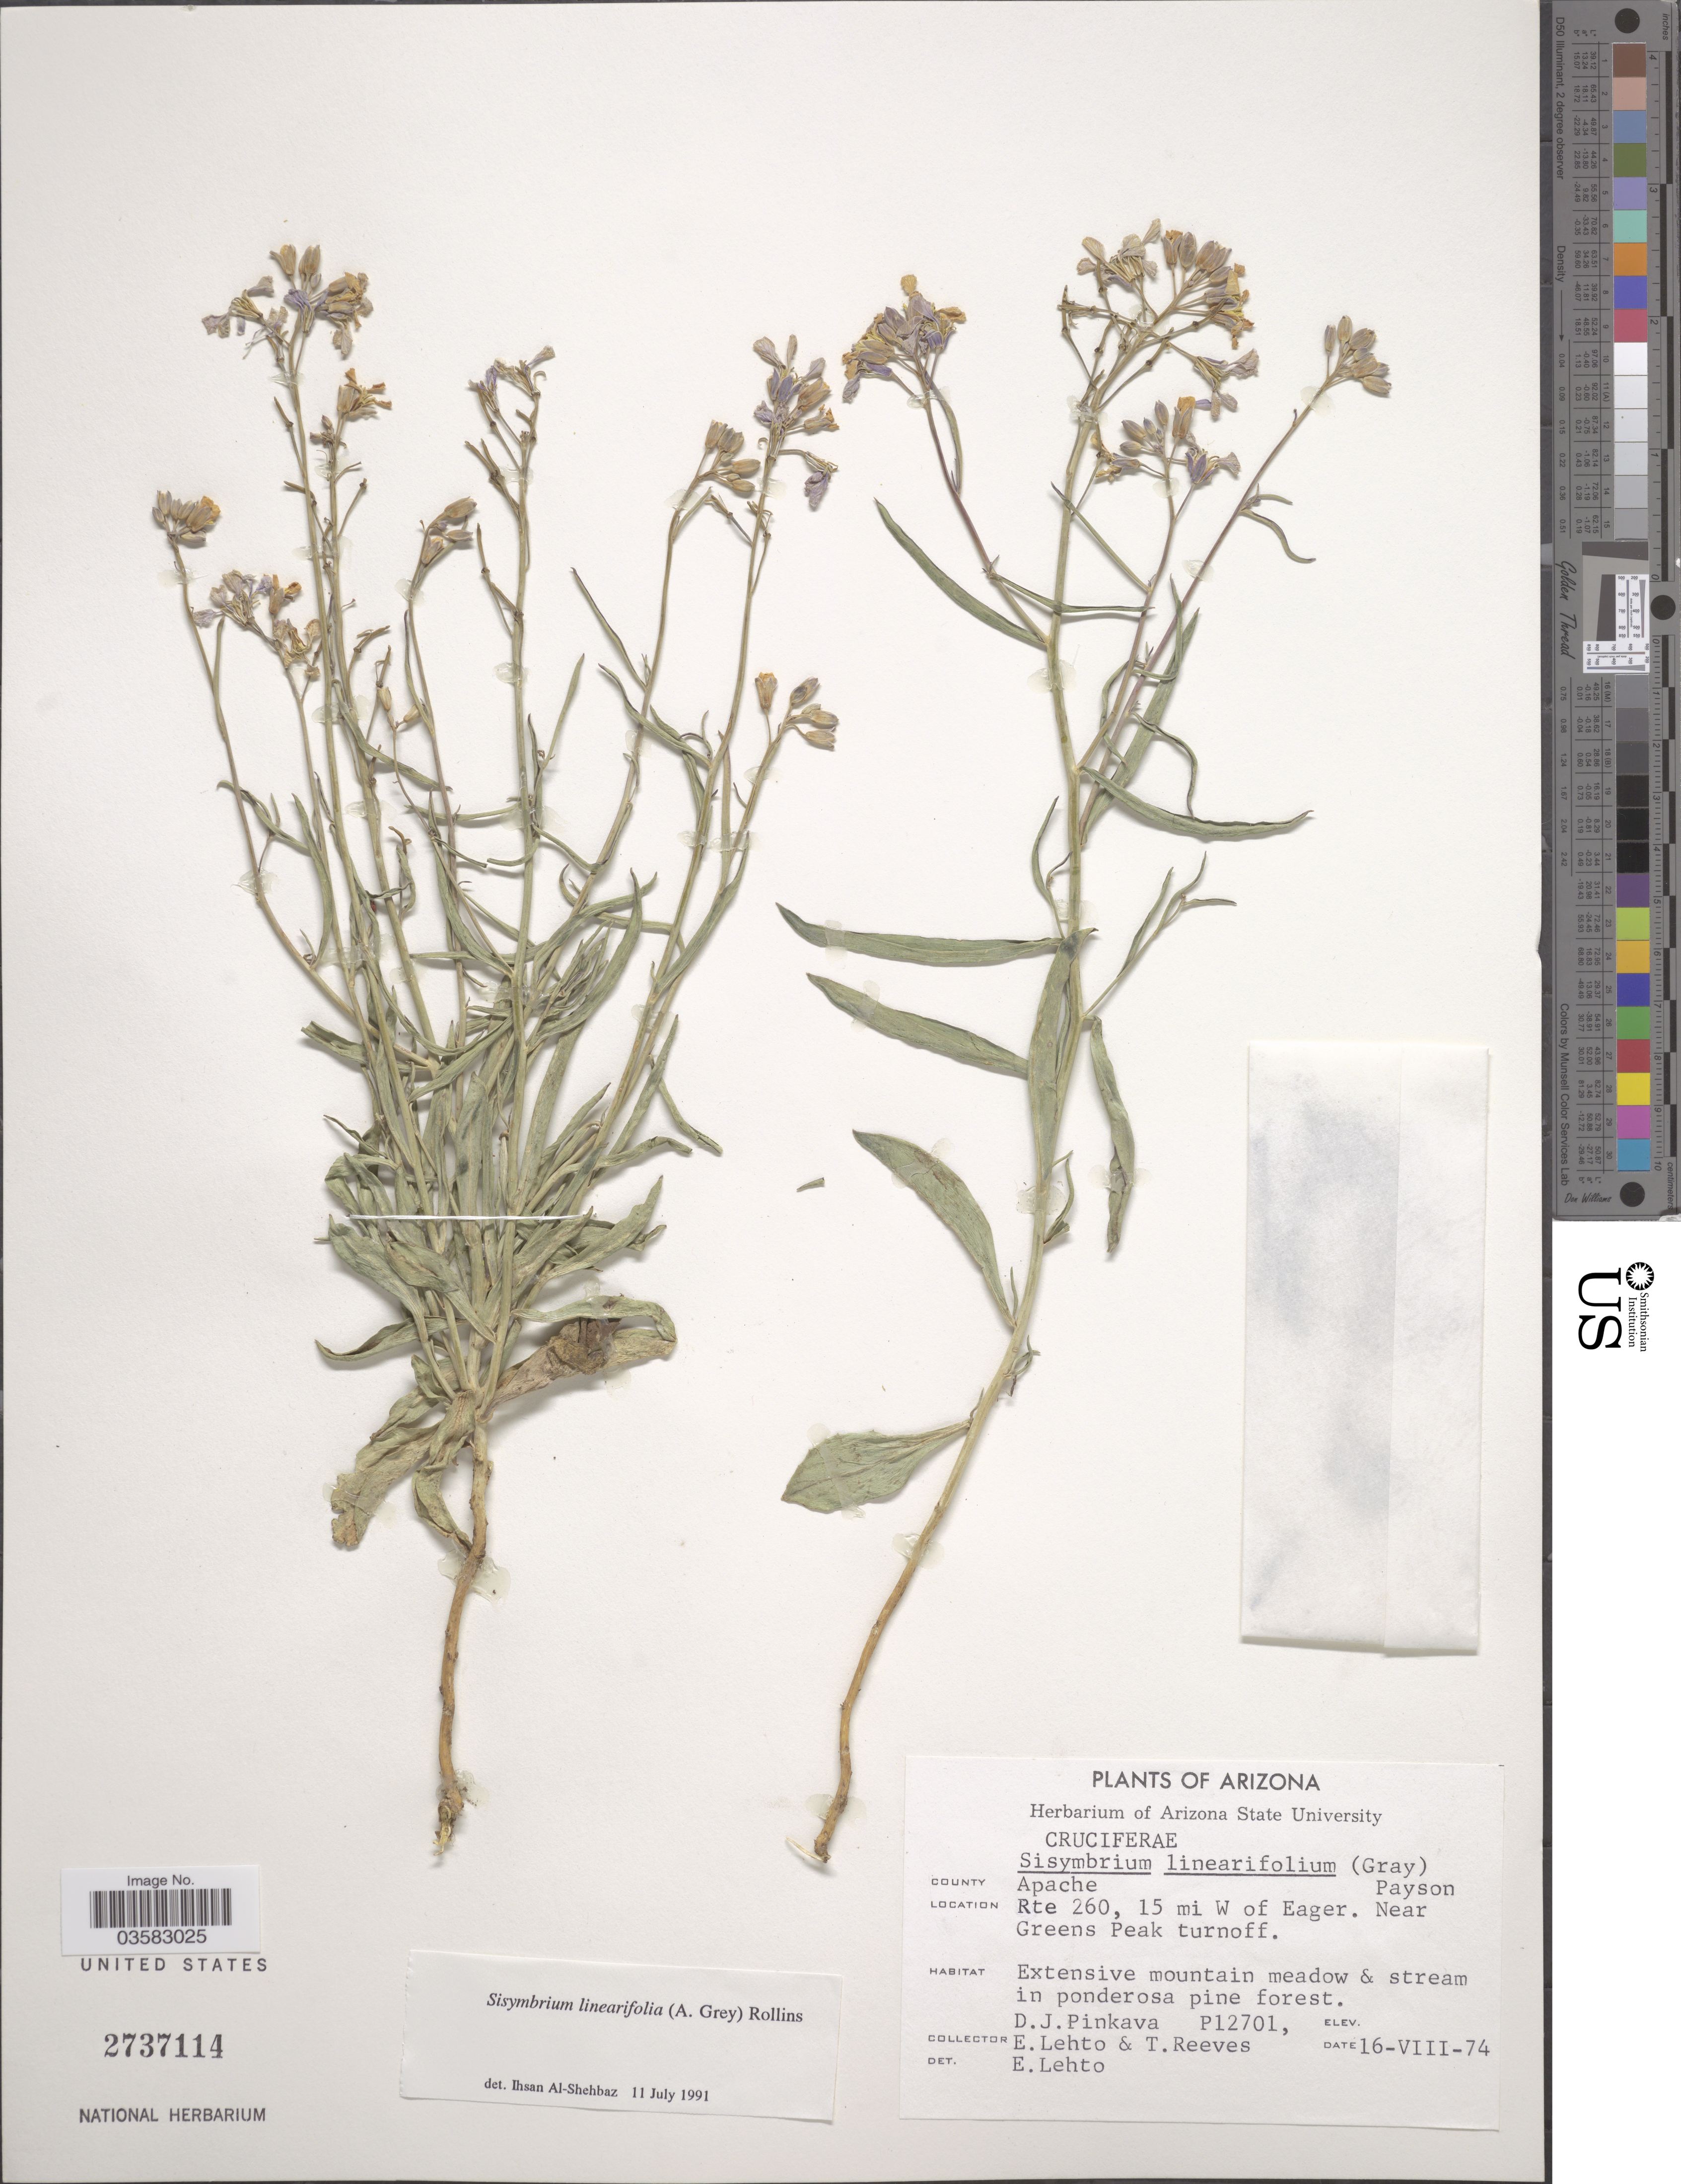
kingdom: Plantae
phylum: Tracheophyta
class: Magnoliopsida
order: Brassicales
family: Brassicaceae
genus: Sisymbrium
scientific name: Sisymbrium linearifolium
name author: (A. Gray) Payson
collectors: D. J. Pinkava, E. Lehto & T. Reeves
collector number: P12701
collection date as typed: Transcribed d/m/y: 16/8/74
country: United States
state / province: Arizona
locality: County Apache. Rte 260, 15 mi W of Eager. Near Greens Peak turnoff.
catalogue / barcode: US 2737114